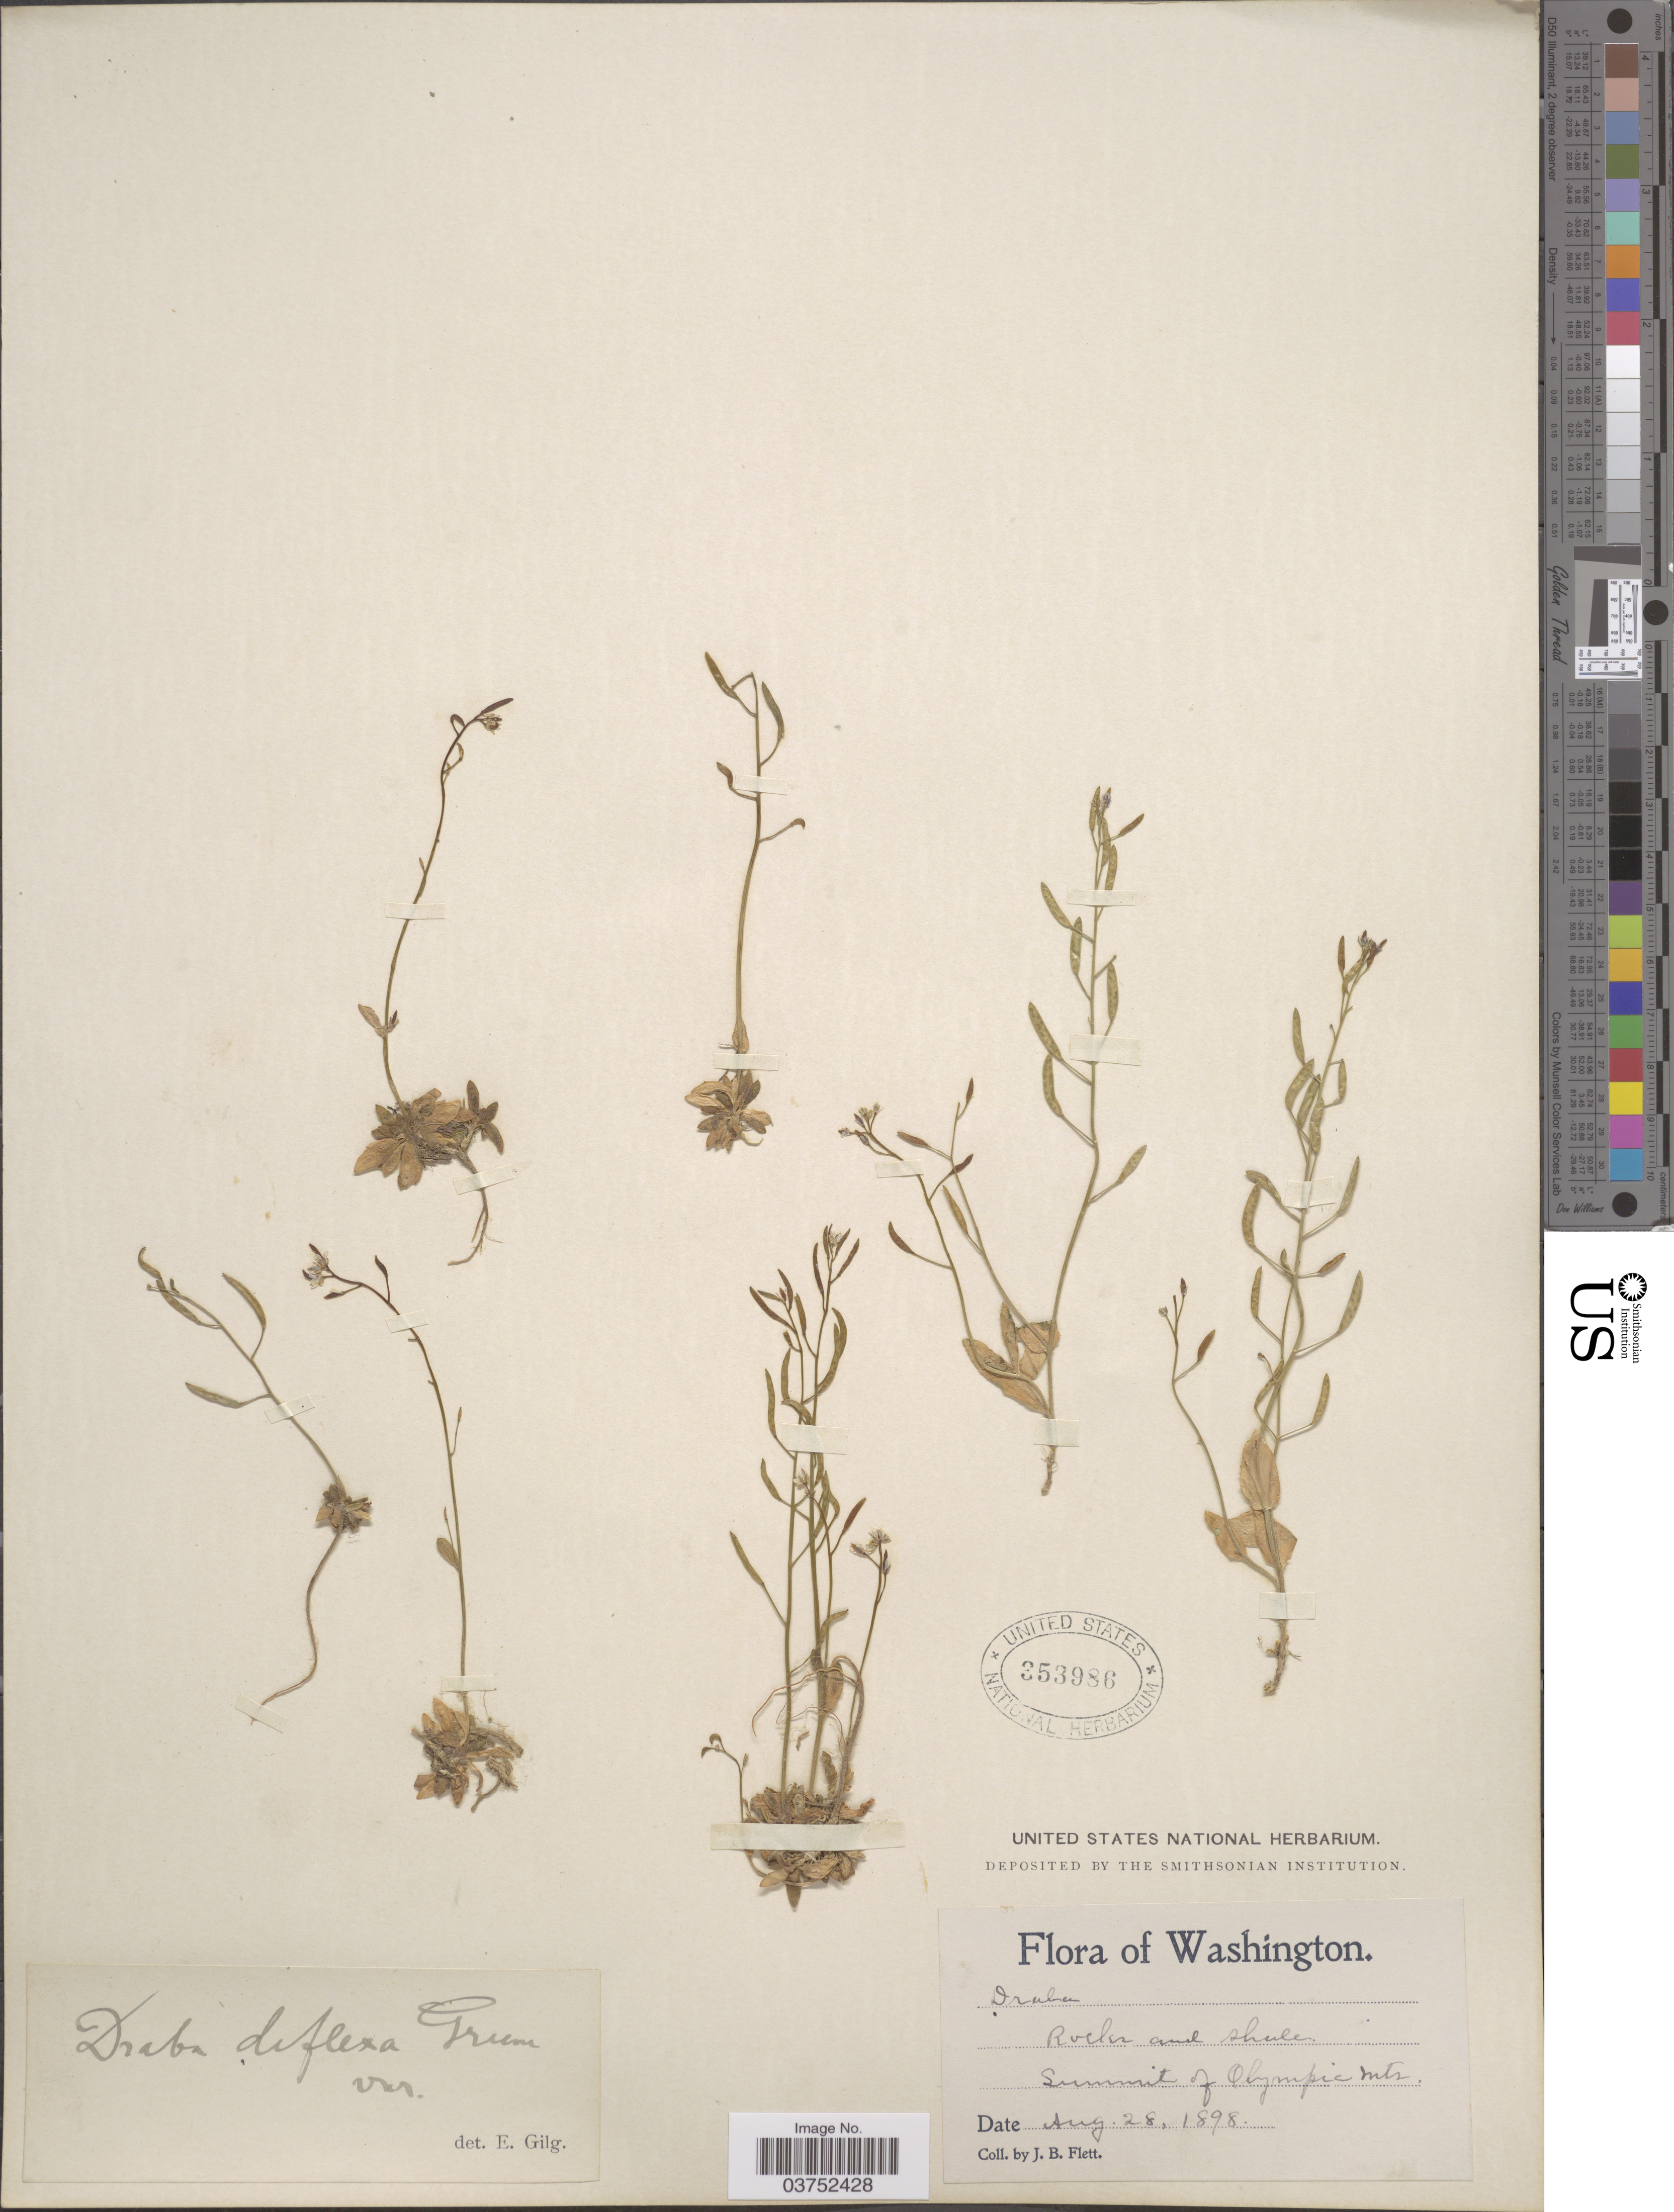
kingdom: Plantae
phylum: Tracheophyta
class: Magnoliopsida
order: Brassicales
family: Brassicaceae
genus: Draba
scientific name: Draba stenoloba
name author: Ledeb.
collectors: J. Flett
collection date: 1898-08-28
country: United States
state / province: Washington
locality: Summit of Olympic Mts.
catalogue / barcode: US 353986